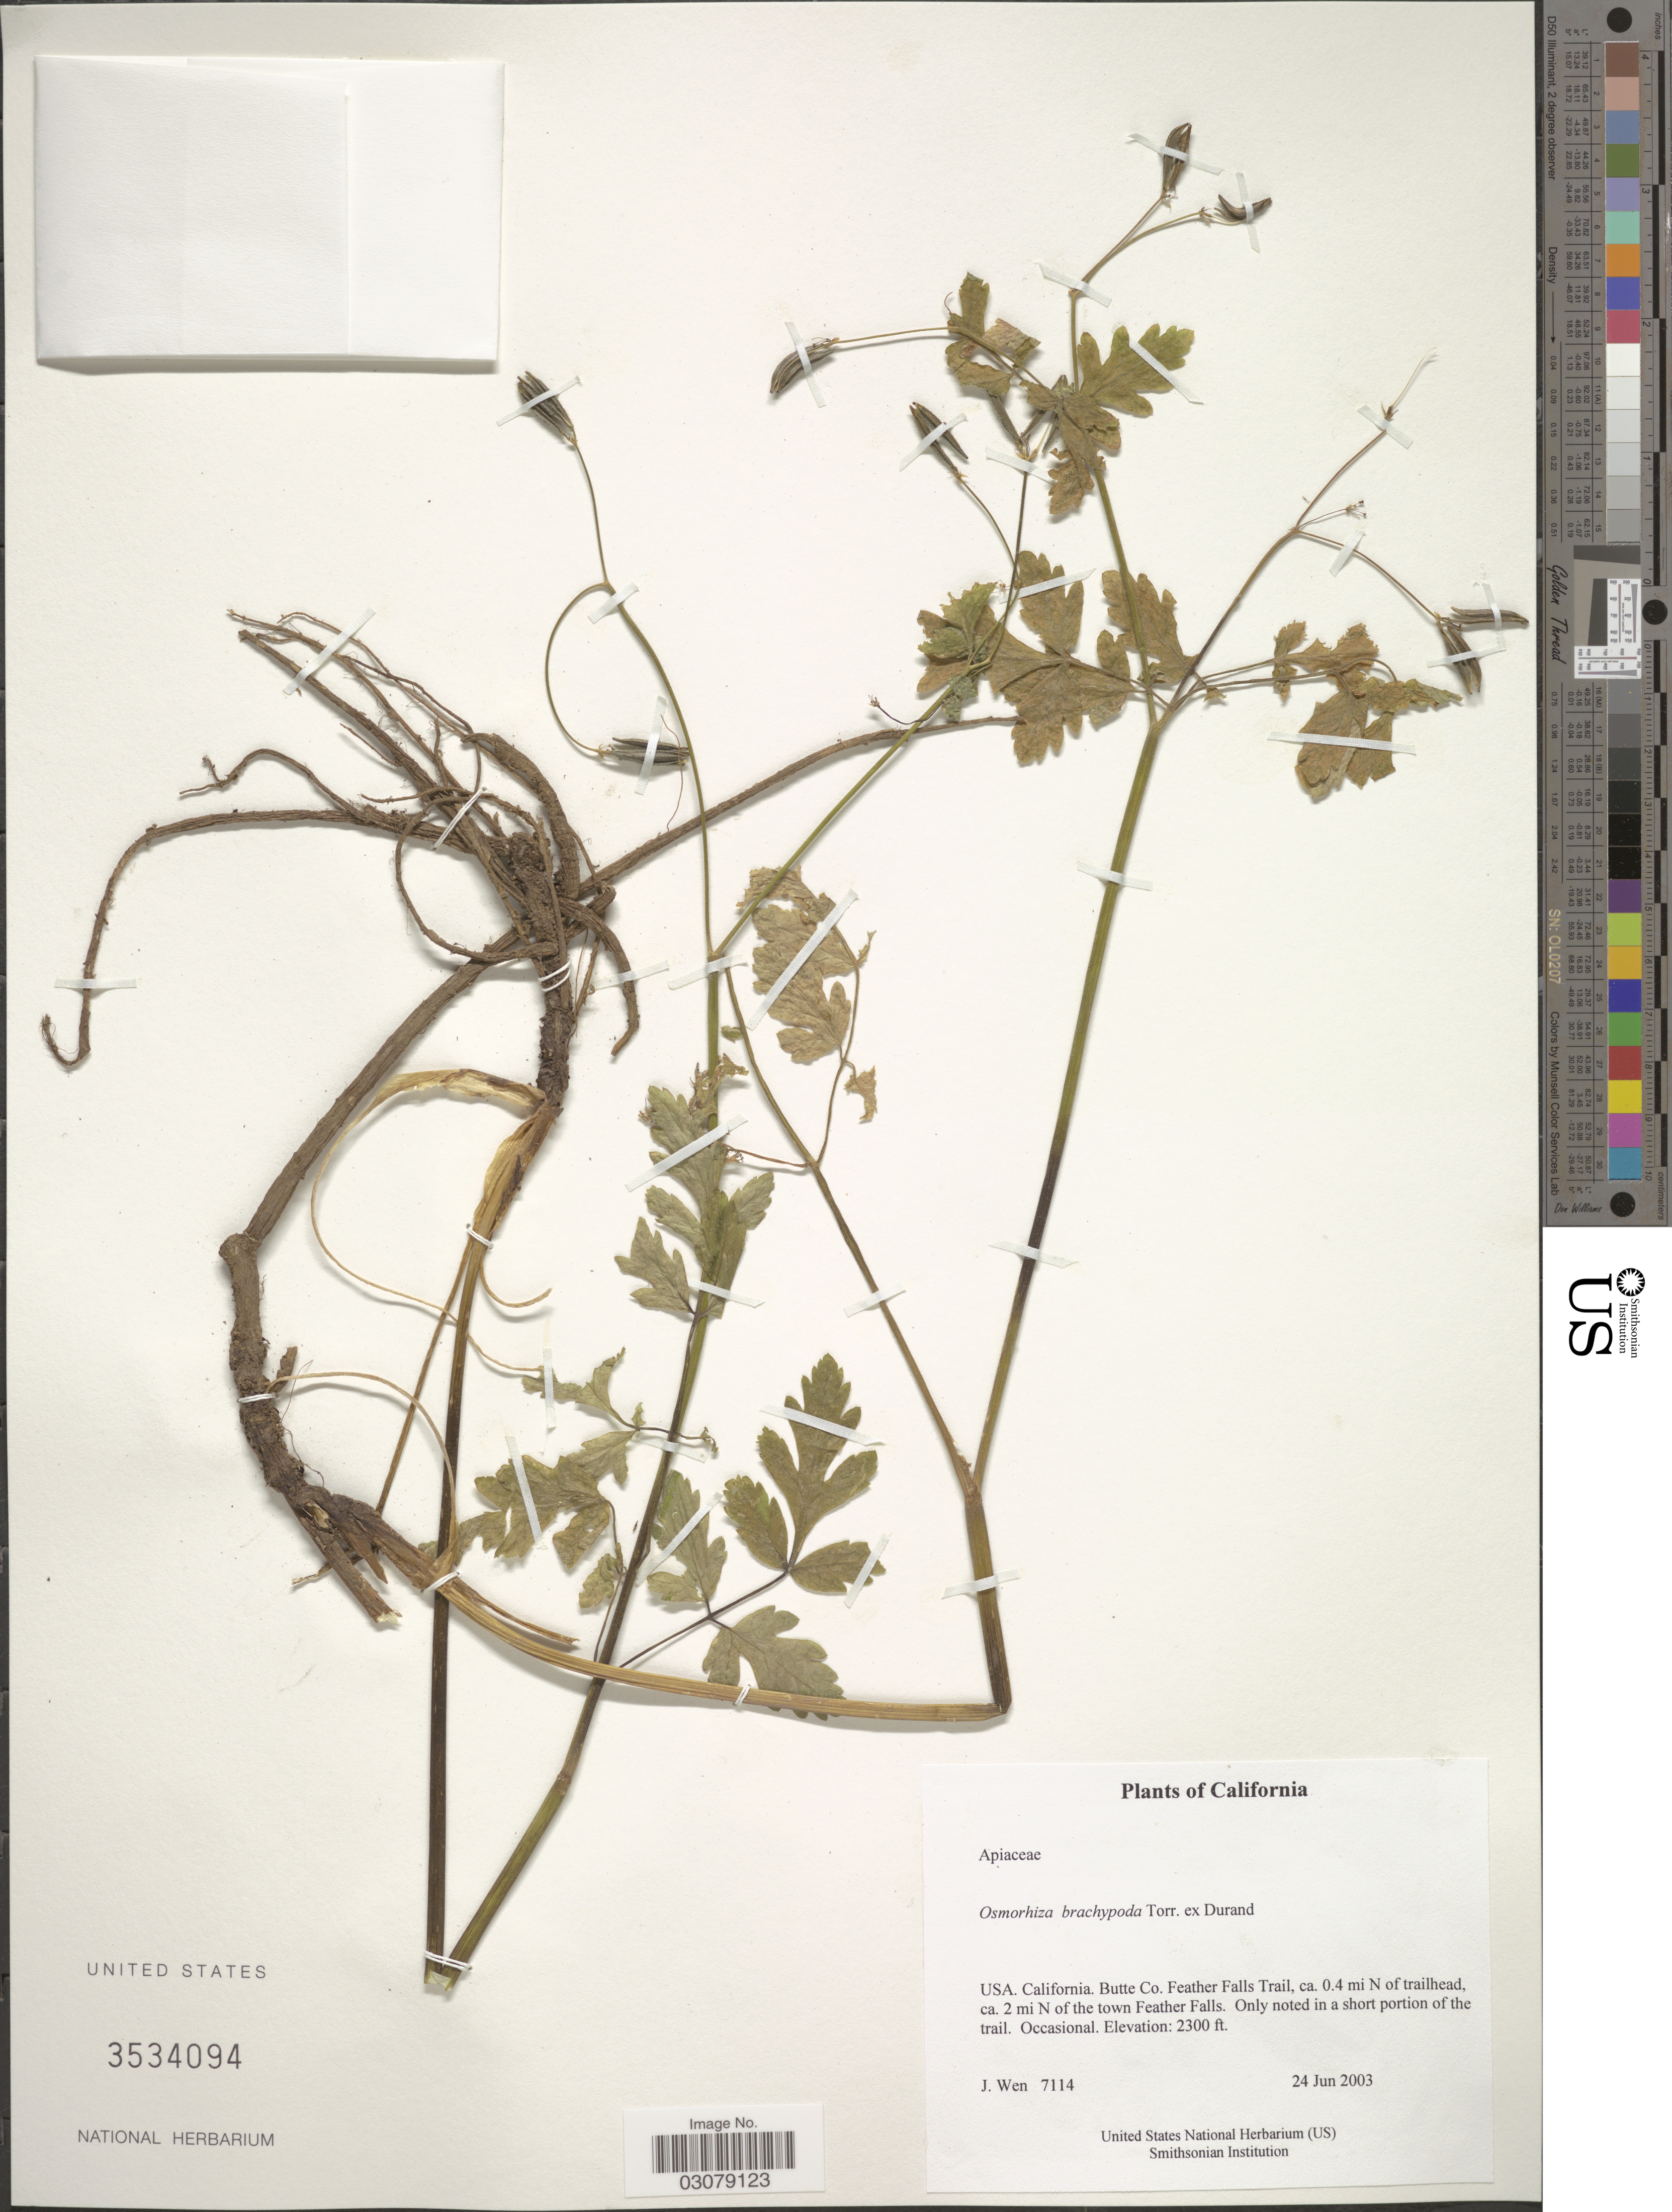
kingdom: Plantae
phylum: Tracheophyta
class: Magnoliopsida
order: Apiales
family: Apiaceae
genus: Osmorhiza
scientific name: Osmorhiza brachypoda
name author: Torr. ex Durand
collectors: J. Wen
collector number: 7114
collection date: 2003-06-24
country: United States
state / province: California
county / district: Butte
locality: Butte Co. Feather Falls Trail, ca. 0.4 mi N of trailhead, ca. 2 mi N of the town Feather Falls.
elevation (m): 701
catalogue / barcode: US 3534094